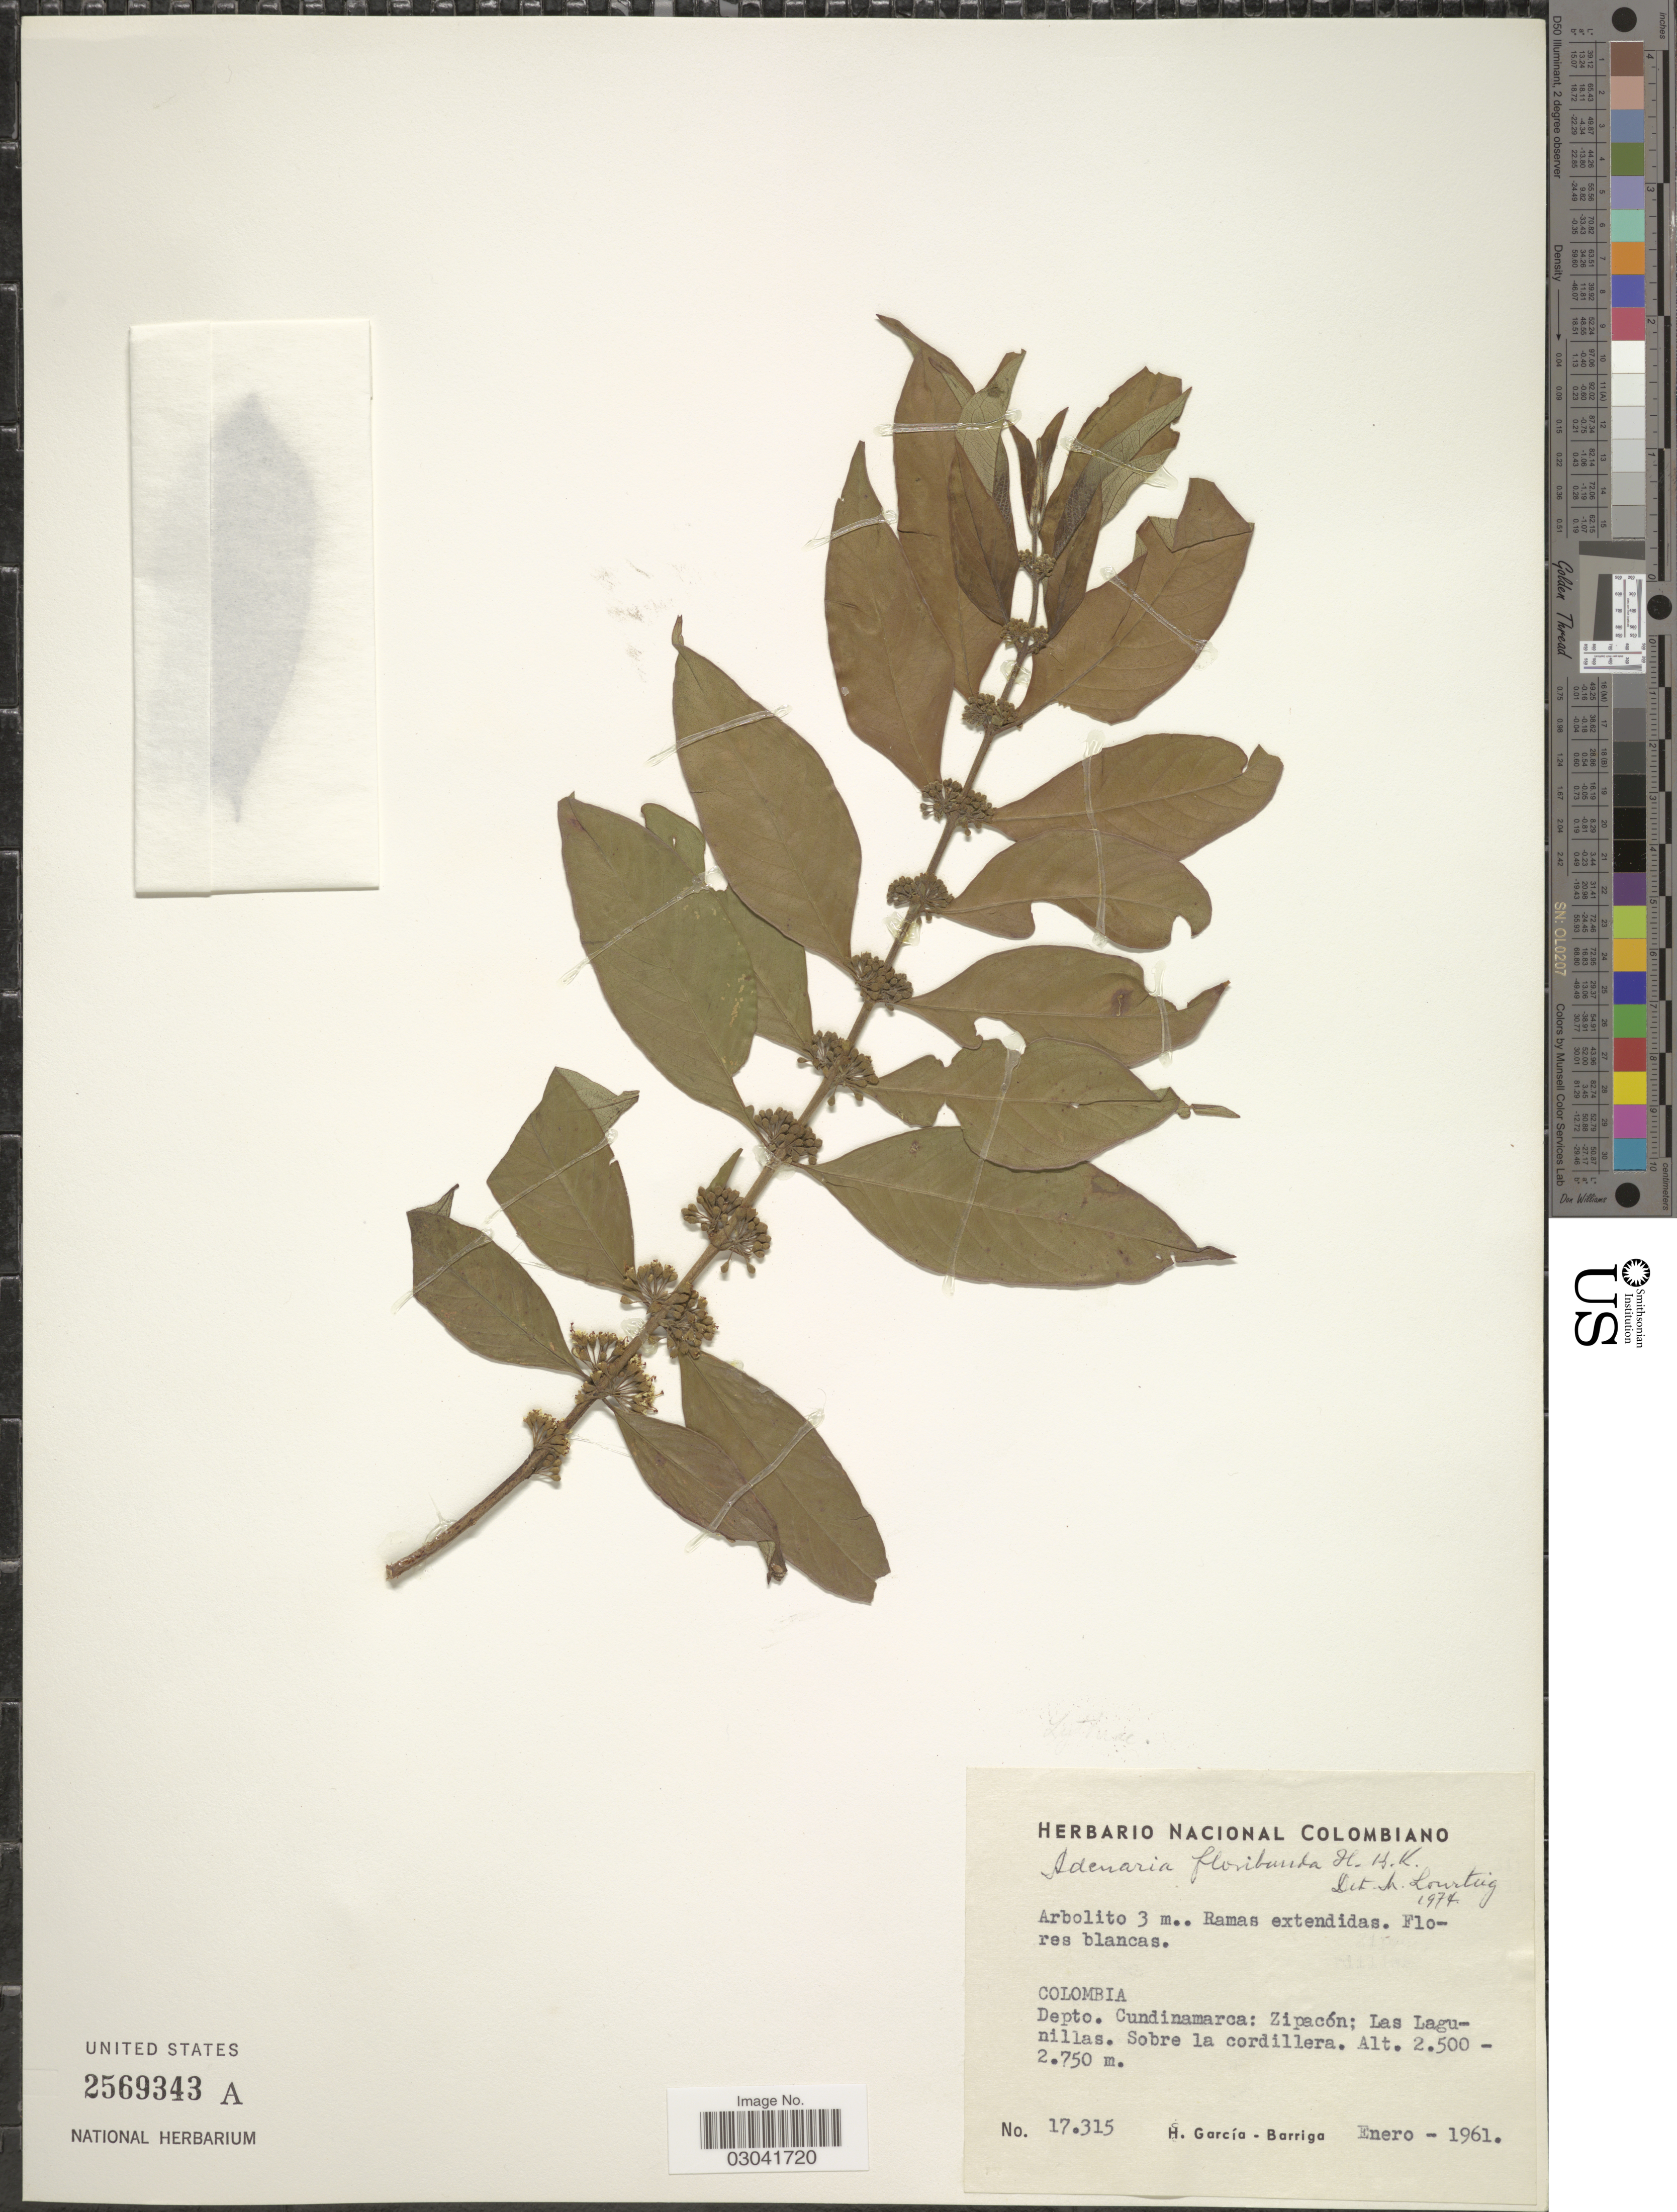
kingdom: Plantae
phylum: Tracheophyta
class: Magnoliopsida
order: Myrtales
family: Lythraceae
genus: Adenaria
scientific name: Adenaria floribunda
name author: Kunth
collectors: H. García Barriga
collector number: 17315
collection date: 1961-01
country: Colombia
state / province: Cundinamarca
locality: Depto. Cundinamarca: Zipacón; Las Lagunillas. Sobre la cordillera.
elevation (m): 2500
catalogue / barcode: US 2569343A